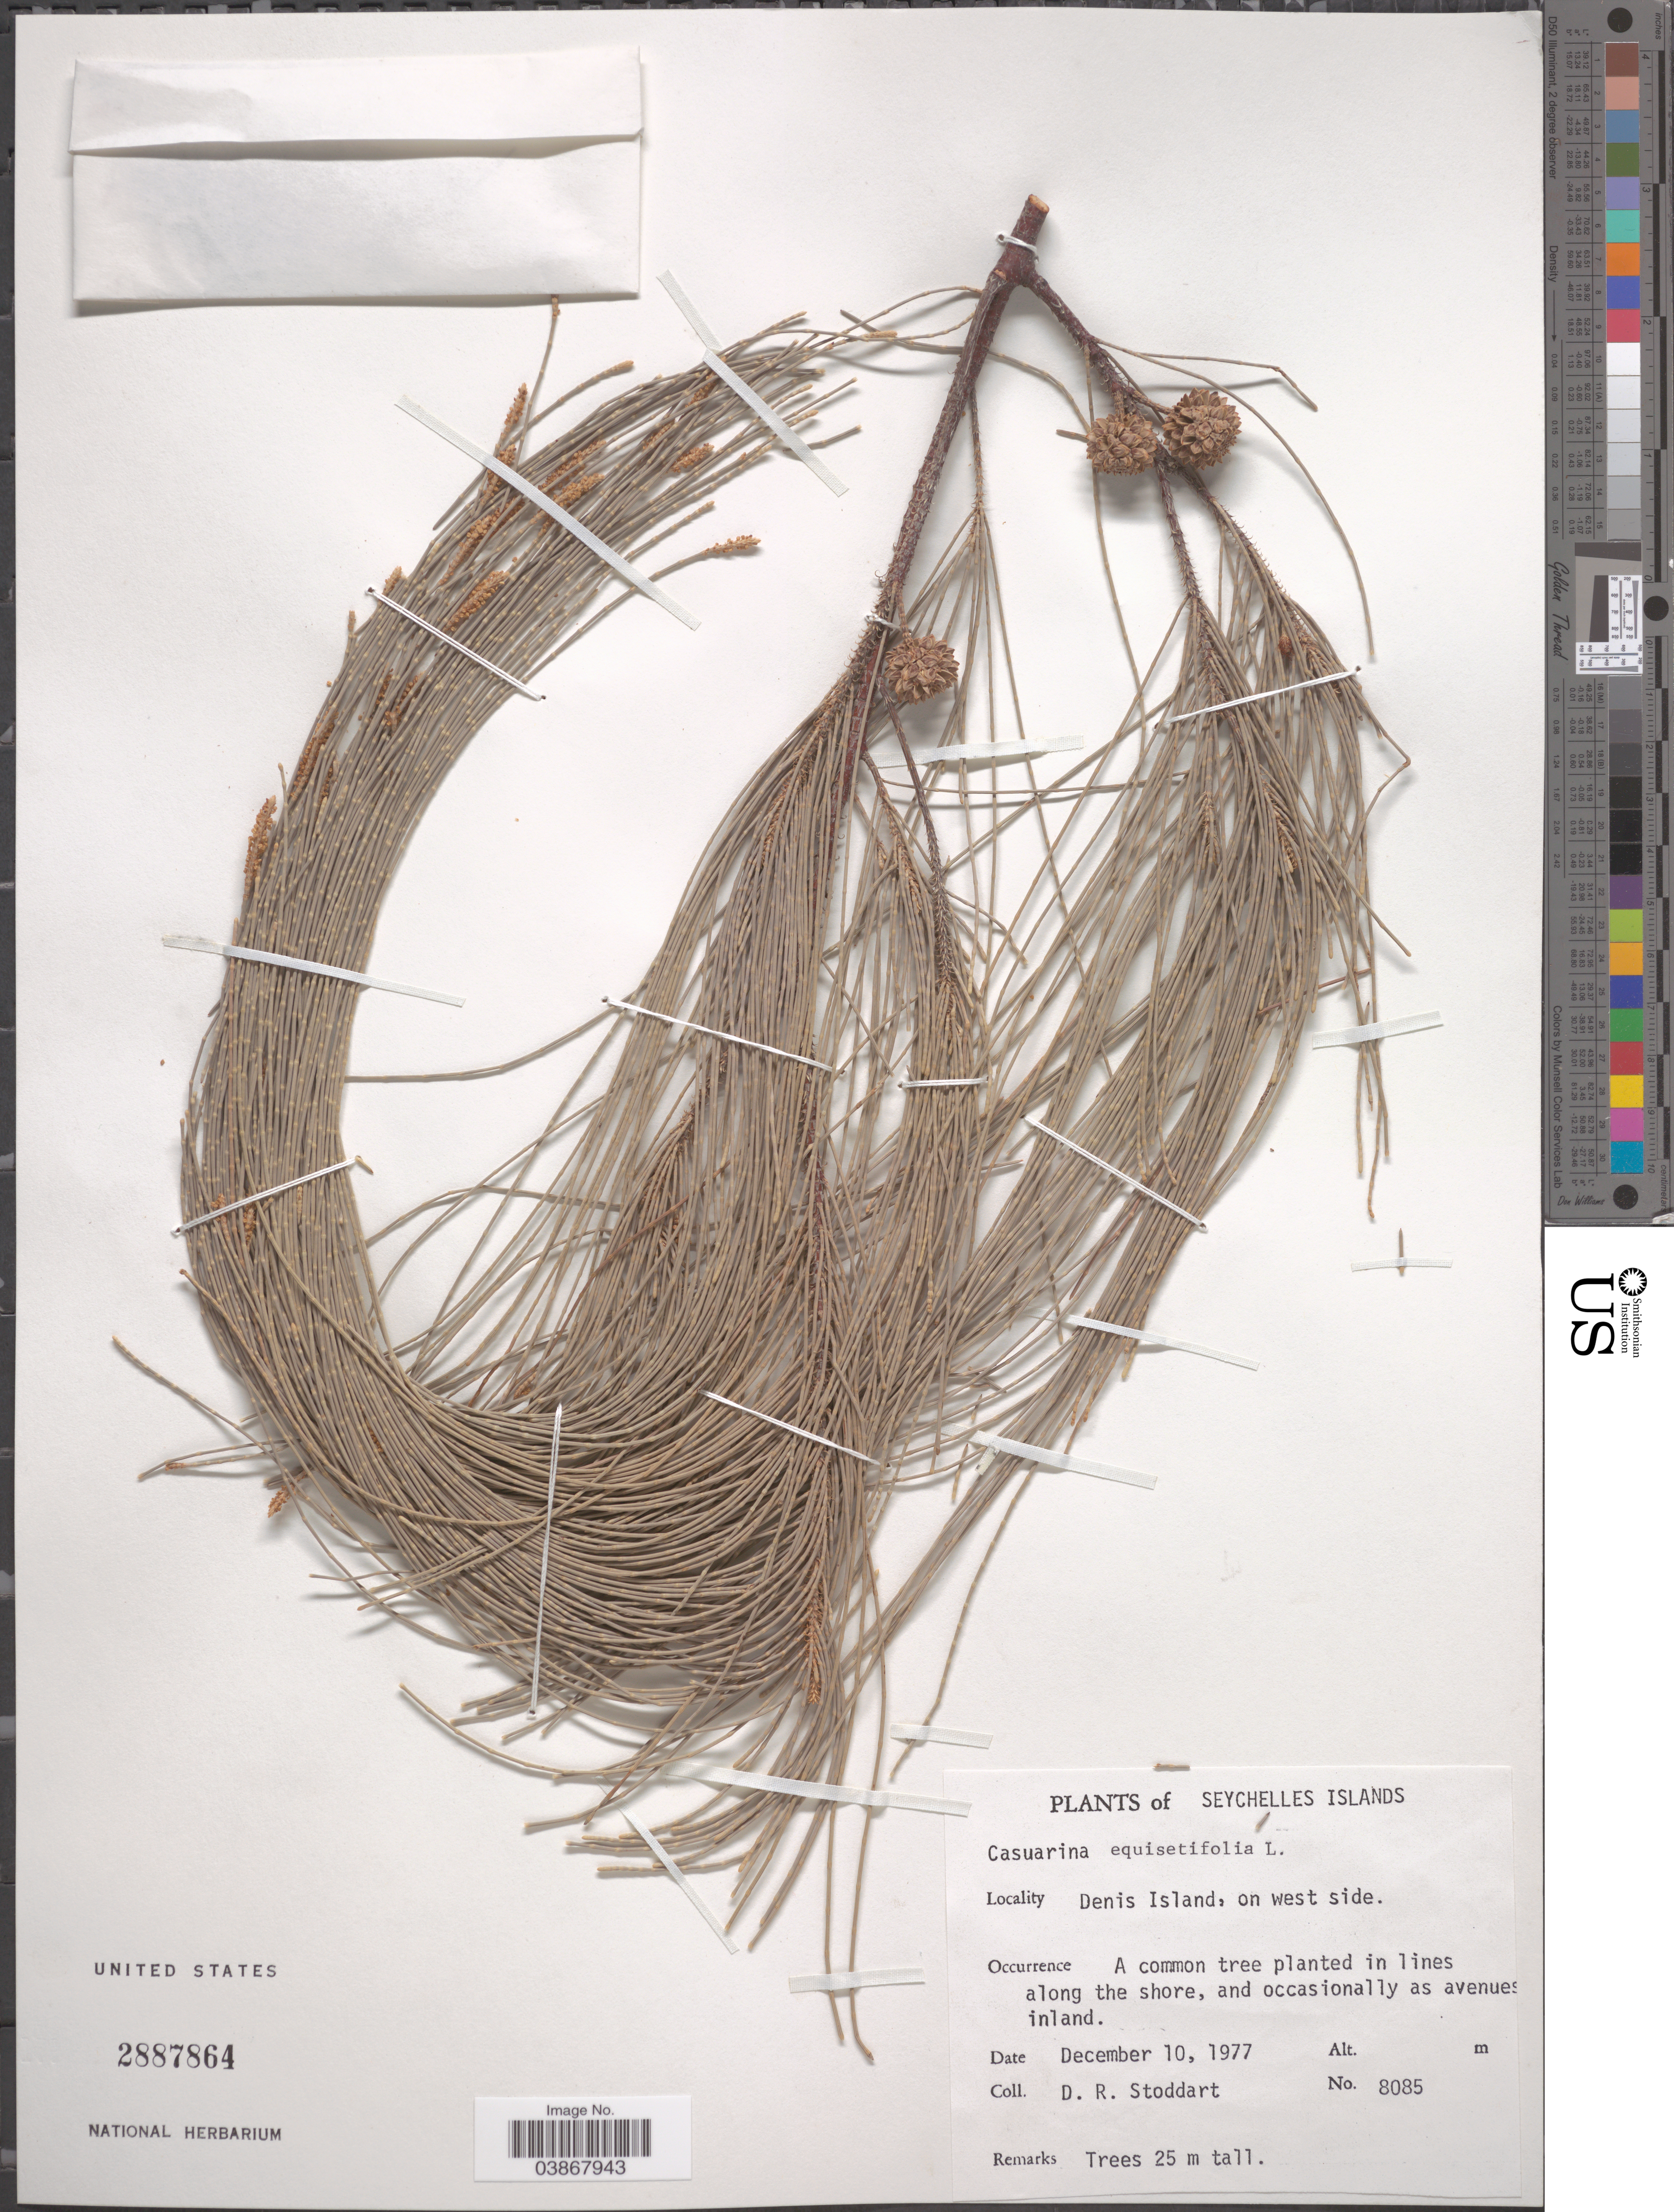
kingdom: Plantae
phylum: Tracheophyta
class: Magnoliopsida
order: Fagales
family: Casuarinaceae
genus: Casuarina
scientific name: Casuarina equisetifolia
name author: L.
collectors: D. R. Stoddart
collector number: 8085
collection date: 1977-12-10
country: Seychelles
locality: Seychelles Islands. Denis Island, on west side.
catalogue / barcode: US 2887864